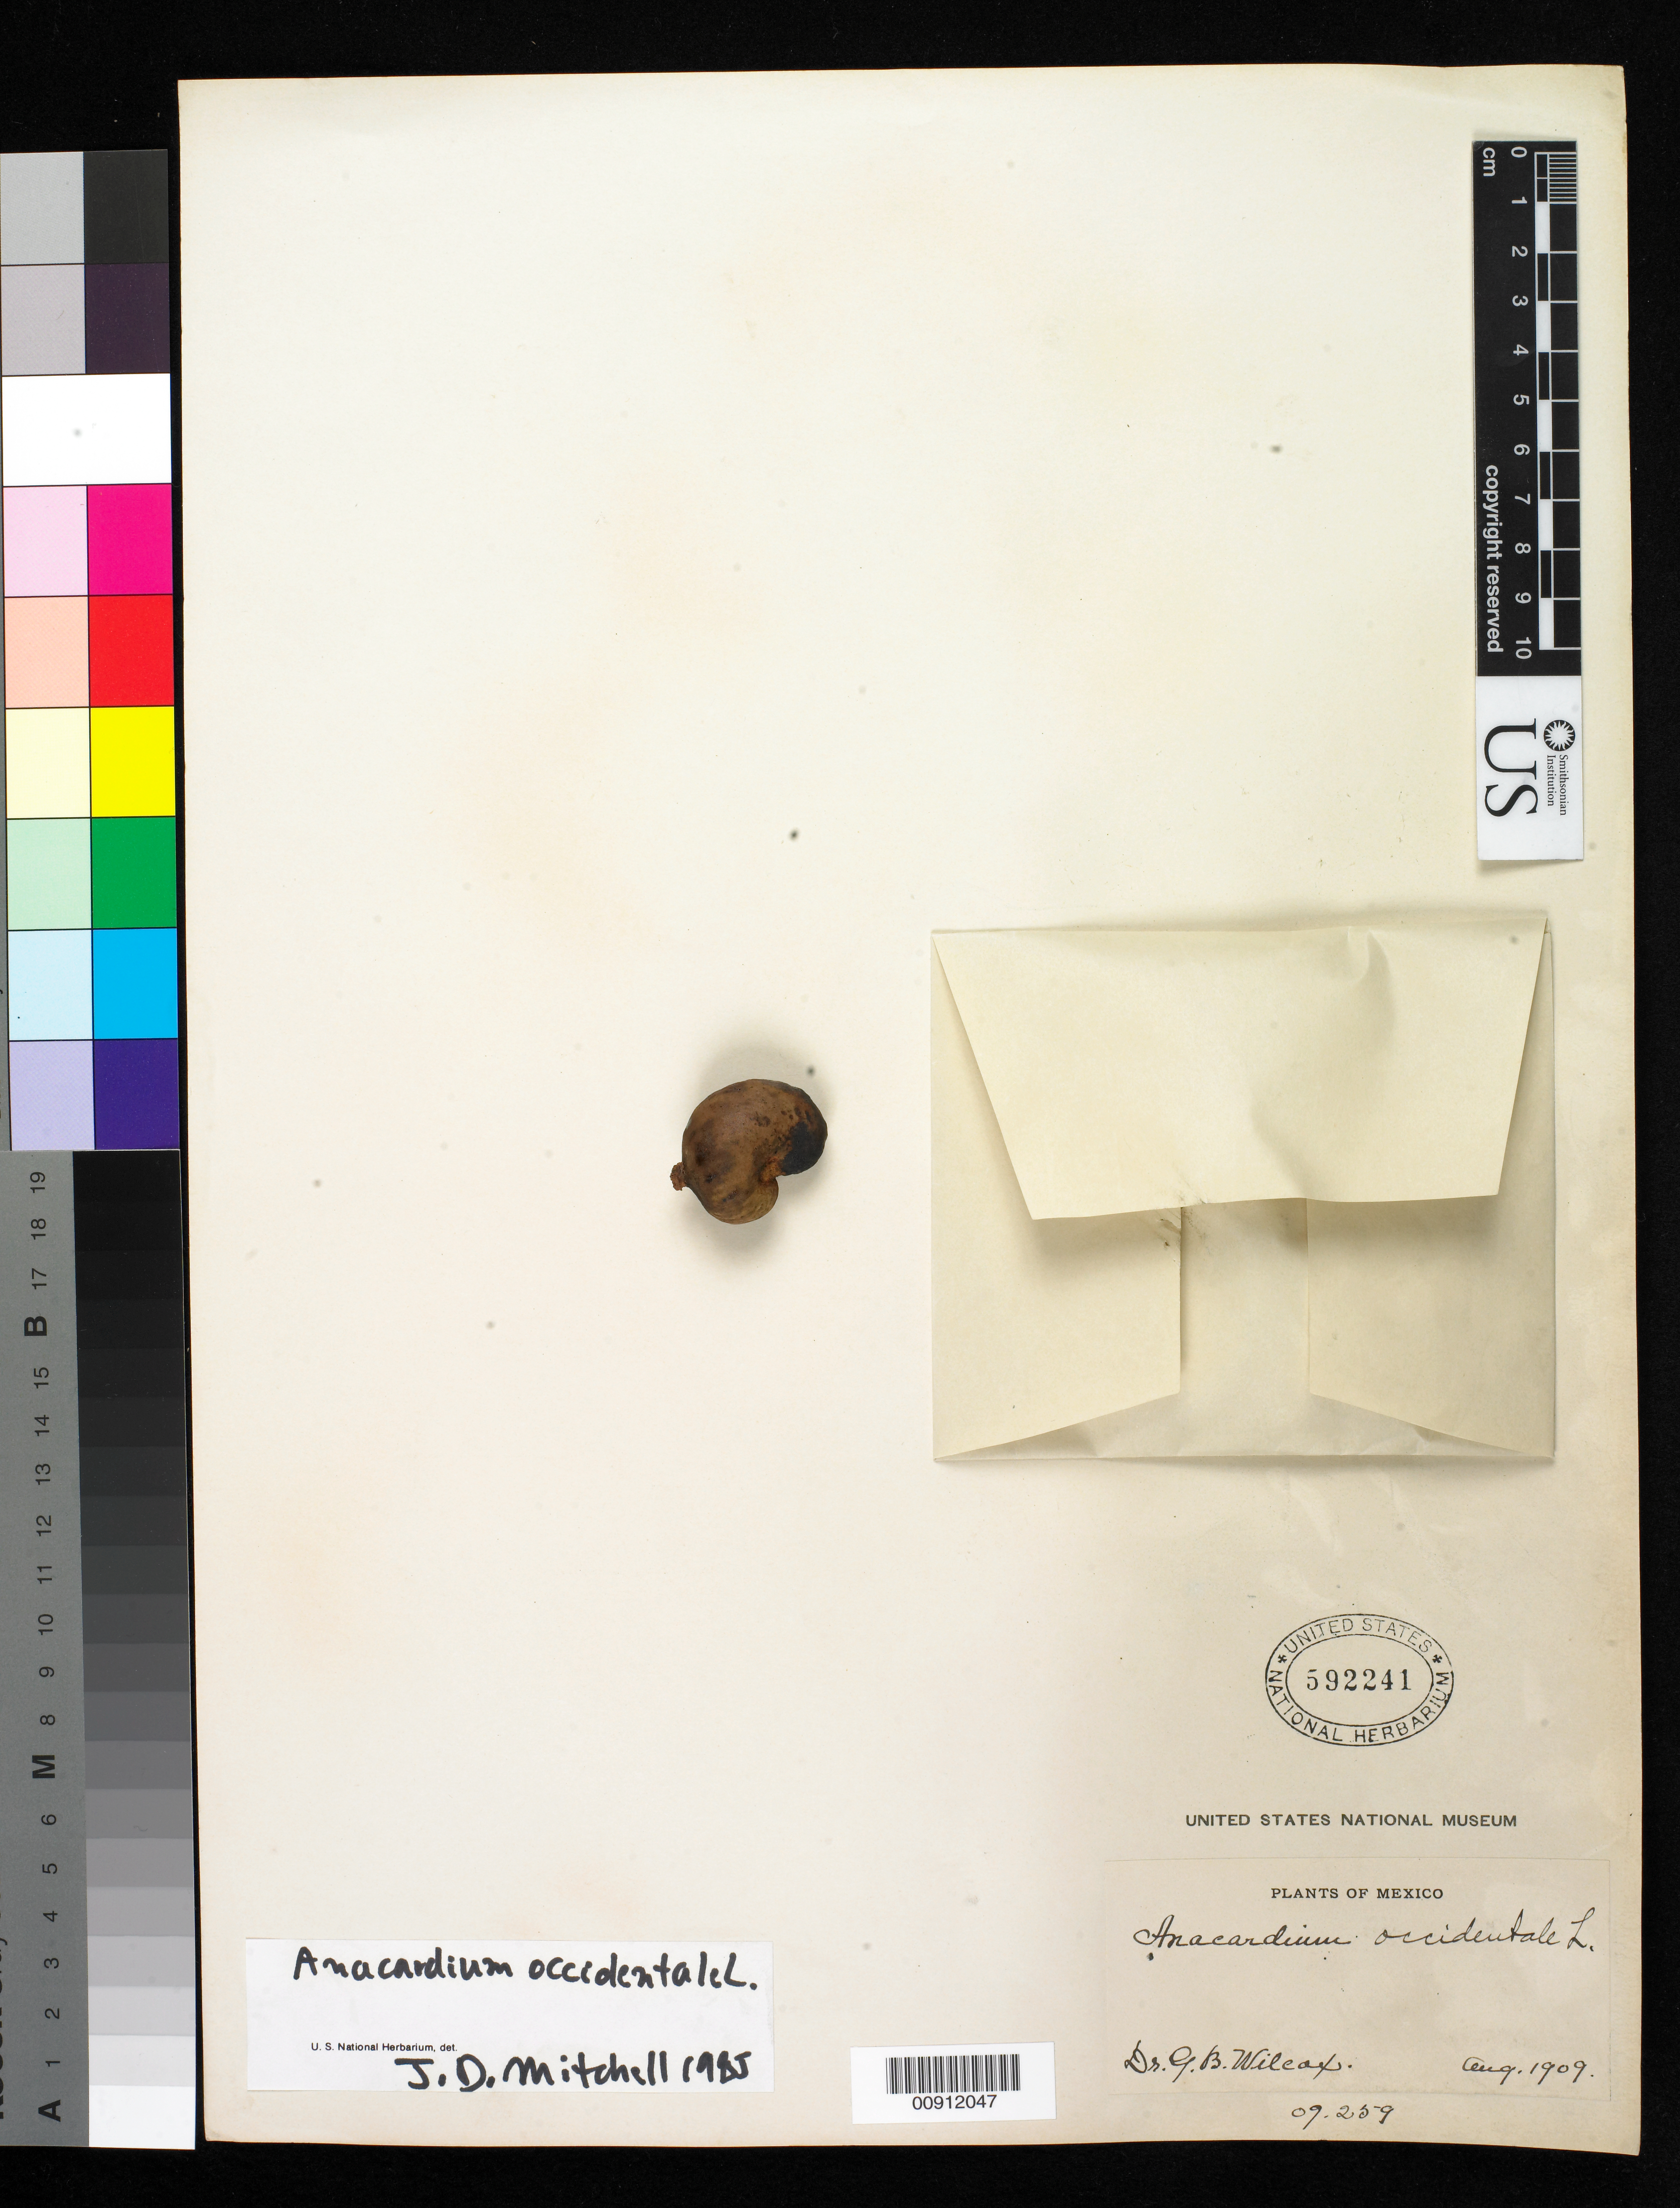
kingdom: Plantae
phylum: Tracheophyta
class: Magnoliopsida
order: Sapindales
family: Anacardiaceae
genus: Anacardium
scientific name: Anacardium occidentale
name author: L.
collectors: G. Wilcox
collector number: Green House Number 09.259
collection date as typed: Aug 1909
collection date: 1909-08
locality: Mexico.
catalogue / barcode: US 592241